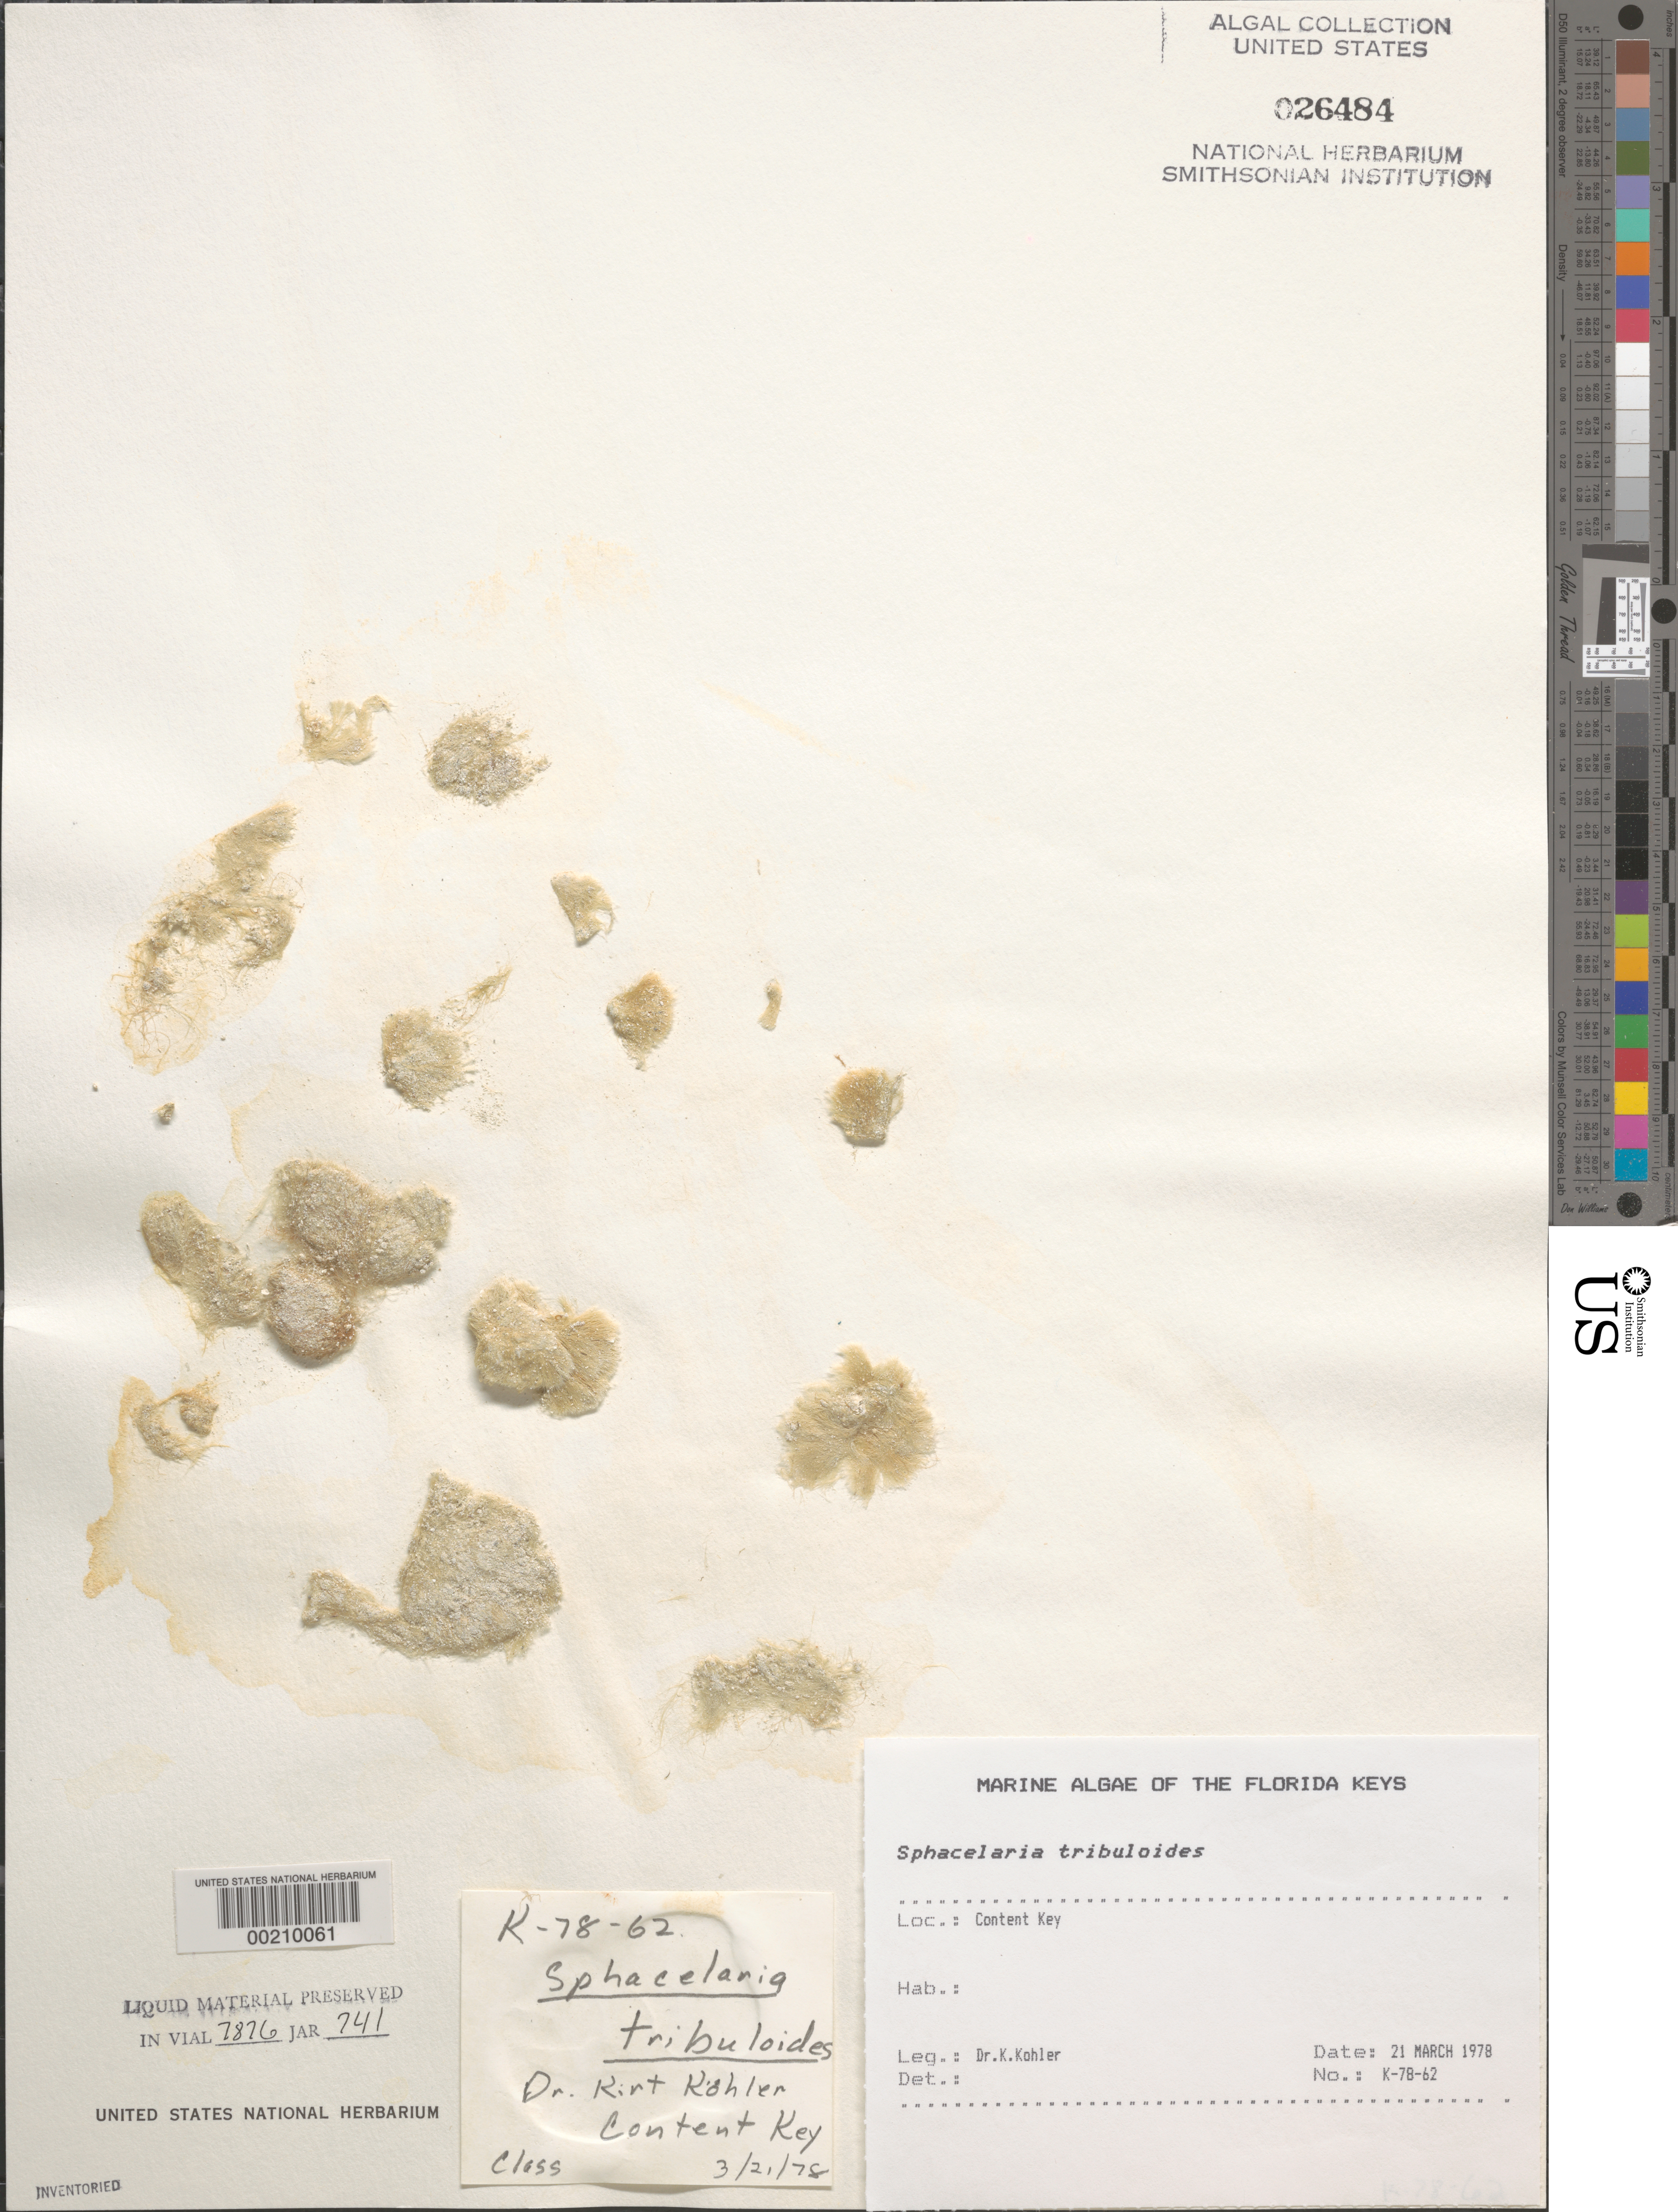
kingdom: Chromista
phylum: Ochrophyta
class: Phaeophyceae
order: Sphacelariales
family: Sphacelariaceae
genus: Sphacelaria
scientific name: Sphacelaria tribuloides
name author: Menegh.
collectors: K. Kohler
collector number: K-78-62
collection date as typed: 21 Mar 1977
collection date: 1977-03-21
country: United States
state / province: Florida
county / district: Monroe County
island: Content Keys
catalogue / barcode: US 26484